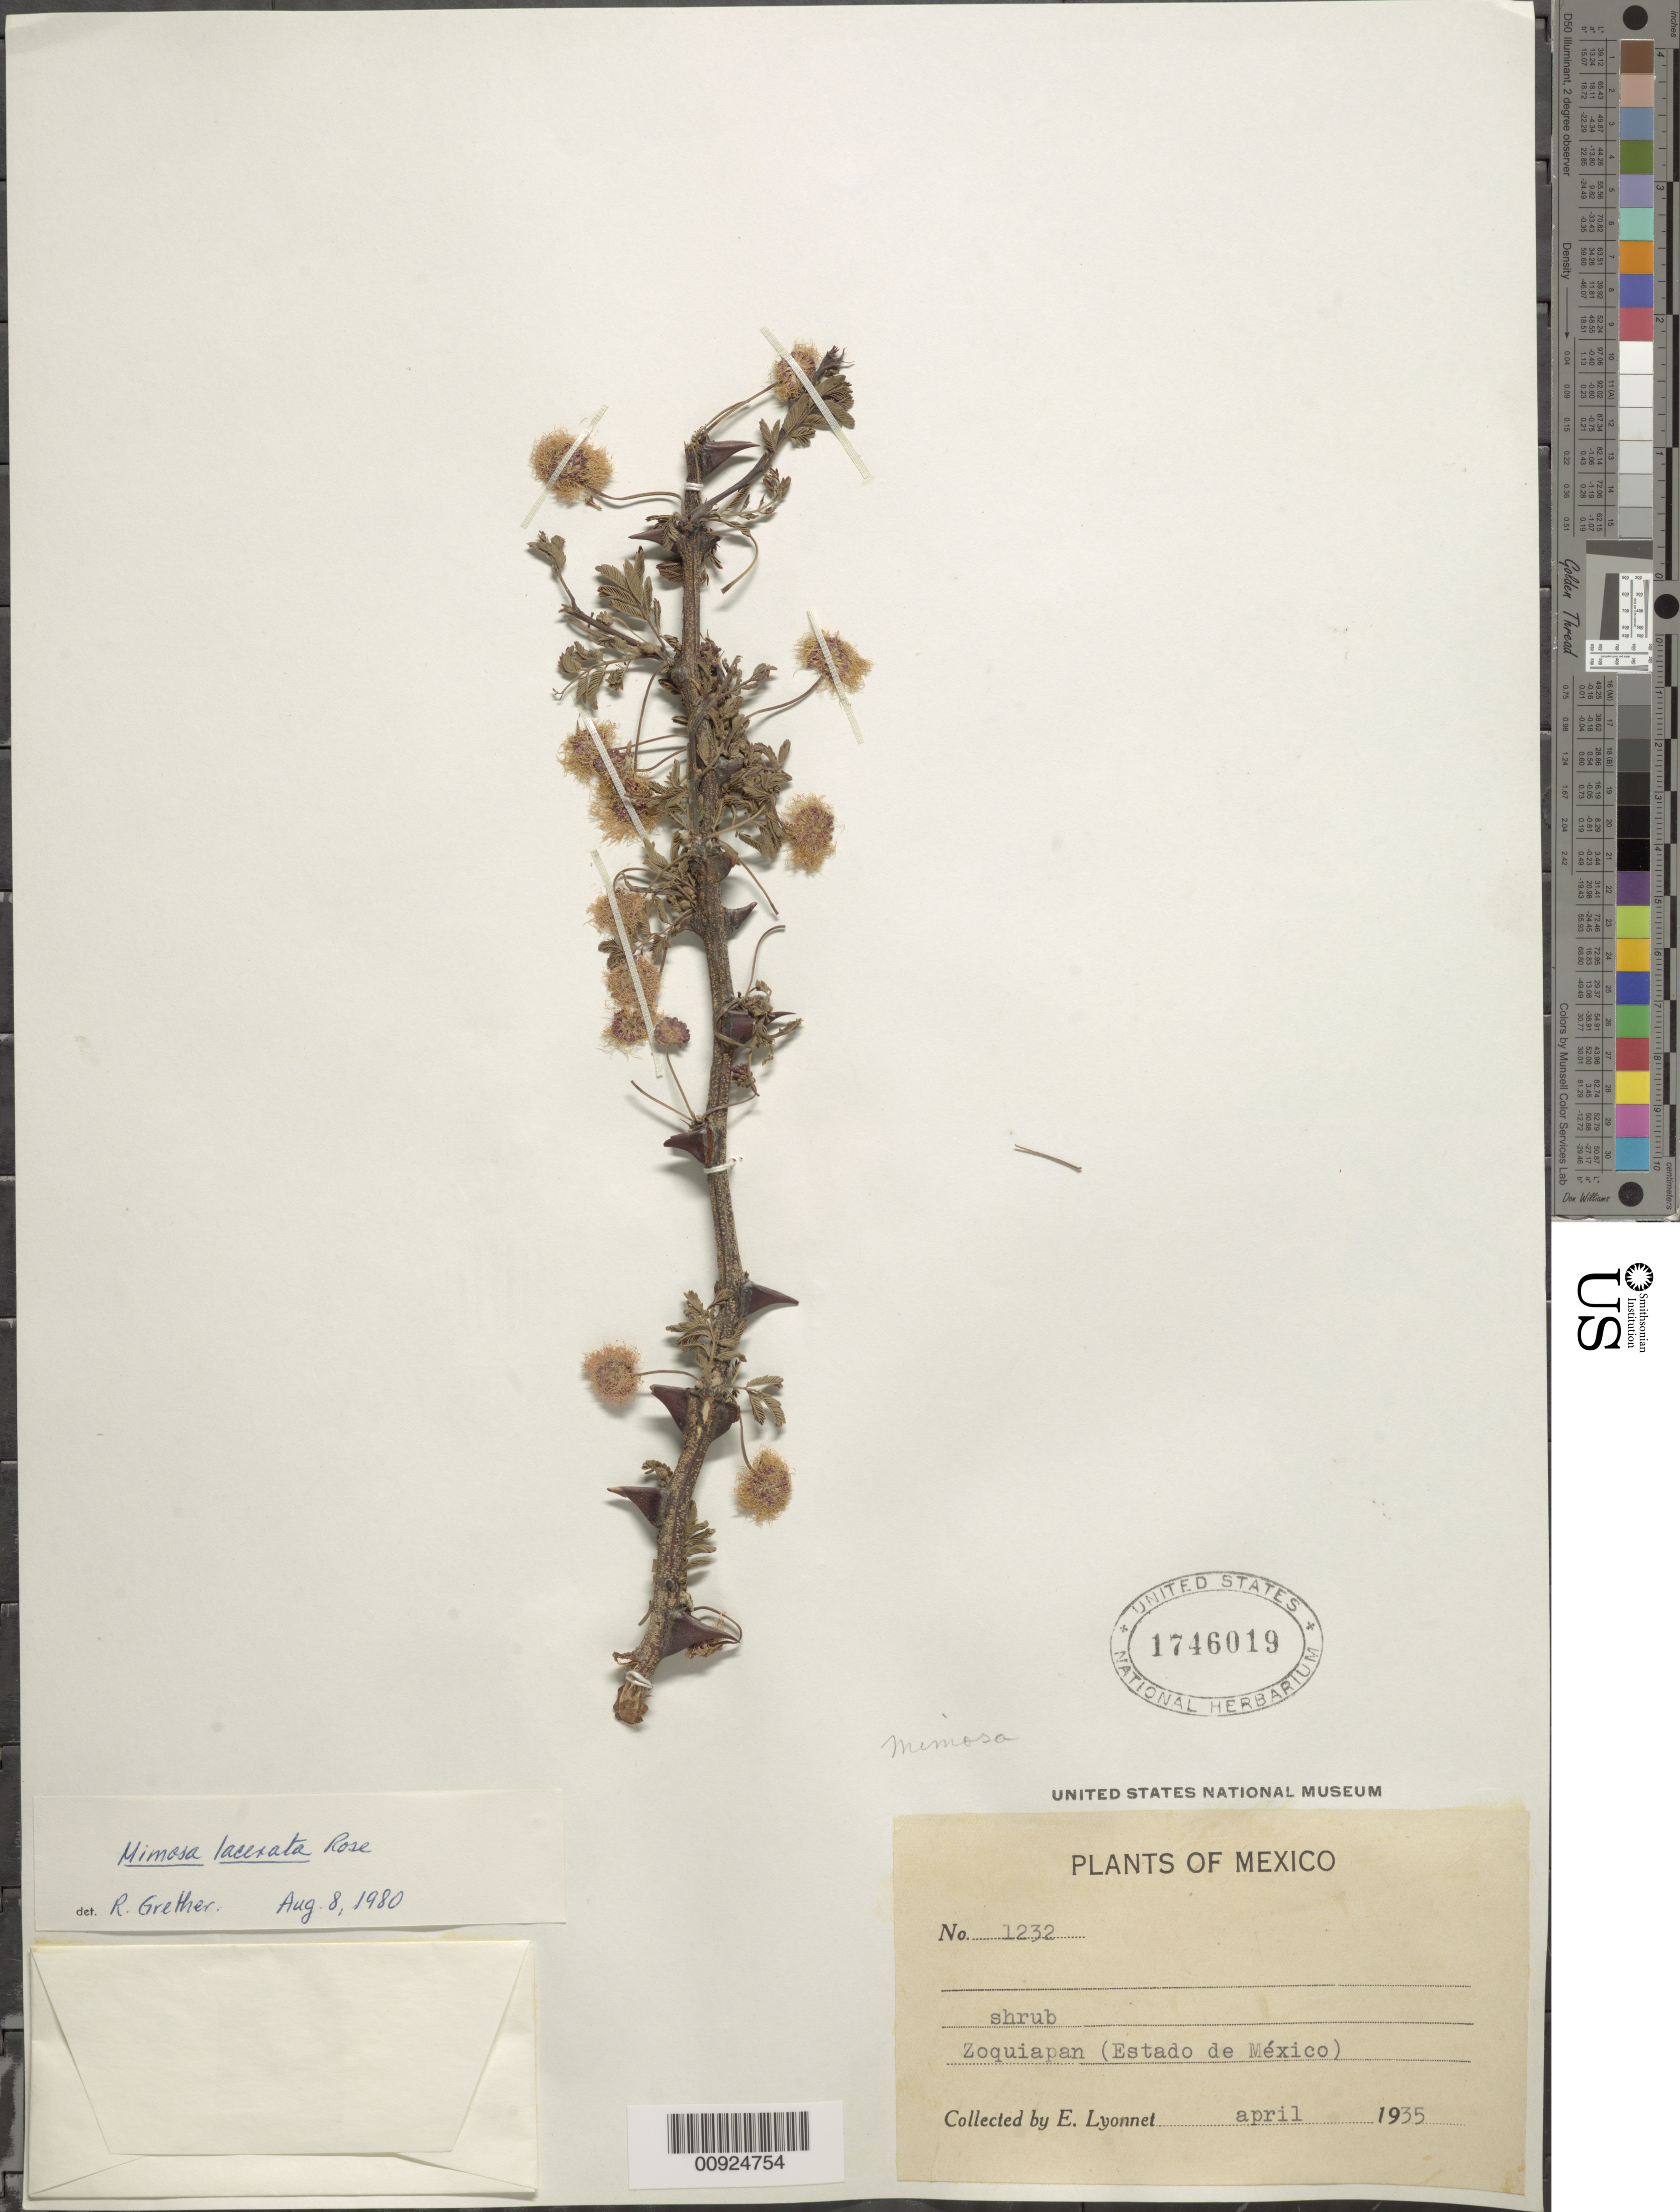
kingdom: Plantae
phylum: Tracheophyta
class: Magnoliopsida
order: Fabales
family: Fabaceae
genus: Mimosa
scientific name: Mimosa lacerata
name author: Rose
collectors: Bro. E. Lyonnet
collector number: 1232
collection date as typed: Apr 1935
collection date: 1935-04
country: Mexico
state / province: México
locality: Zoquiapan (Estado de México).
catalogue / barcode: US 1746019